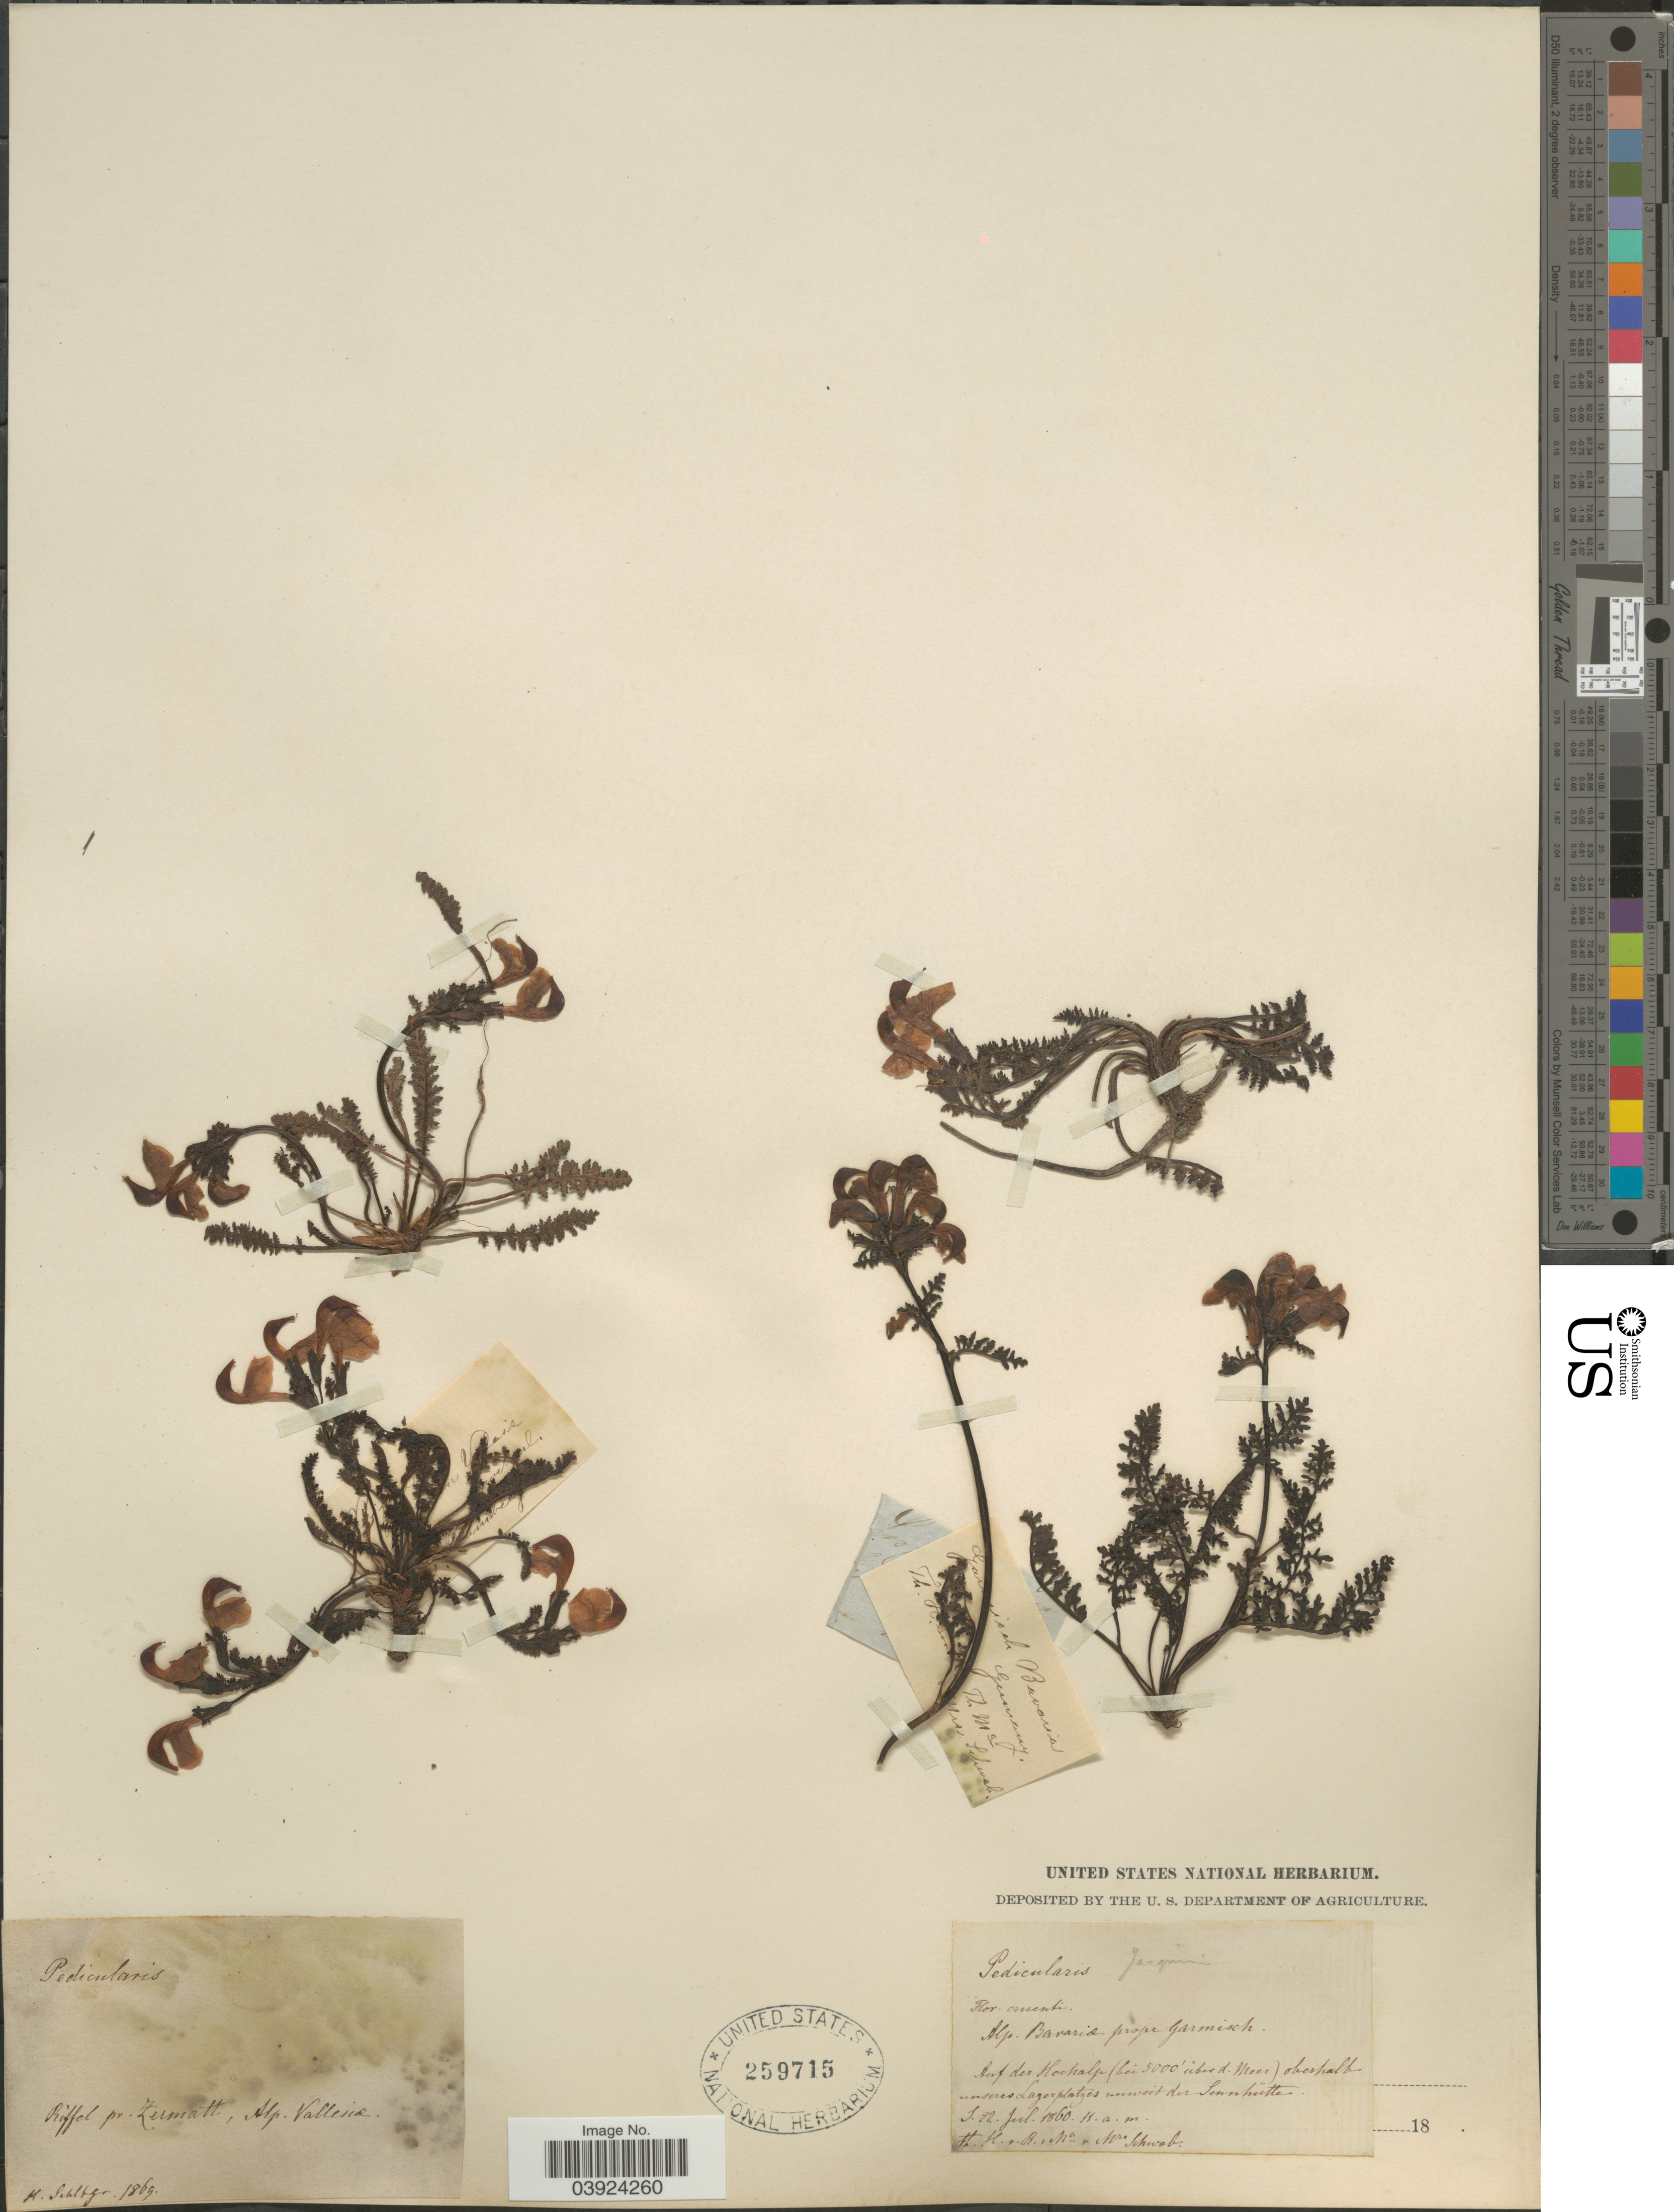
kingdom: Plantae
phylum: Tracheophyta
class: Magnoliopsida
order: Lamiales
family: Orobanchaceae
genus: Pedicularis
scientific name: Pedicularis sp.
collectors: H. Schlbgr.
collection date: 1869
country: Switzerland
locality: Riffel pr. Zermatt, Alp. Vallesiæ.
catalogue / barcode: US 259715-2